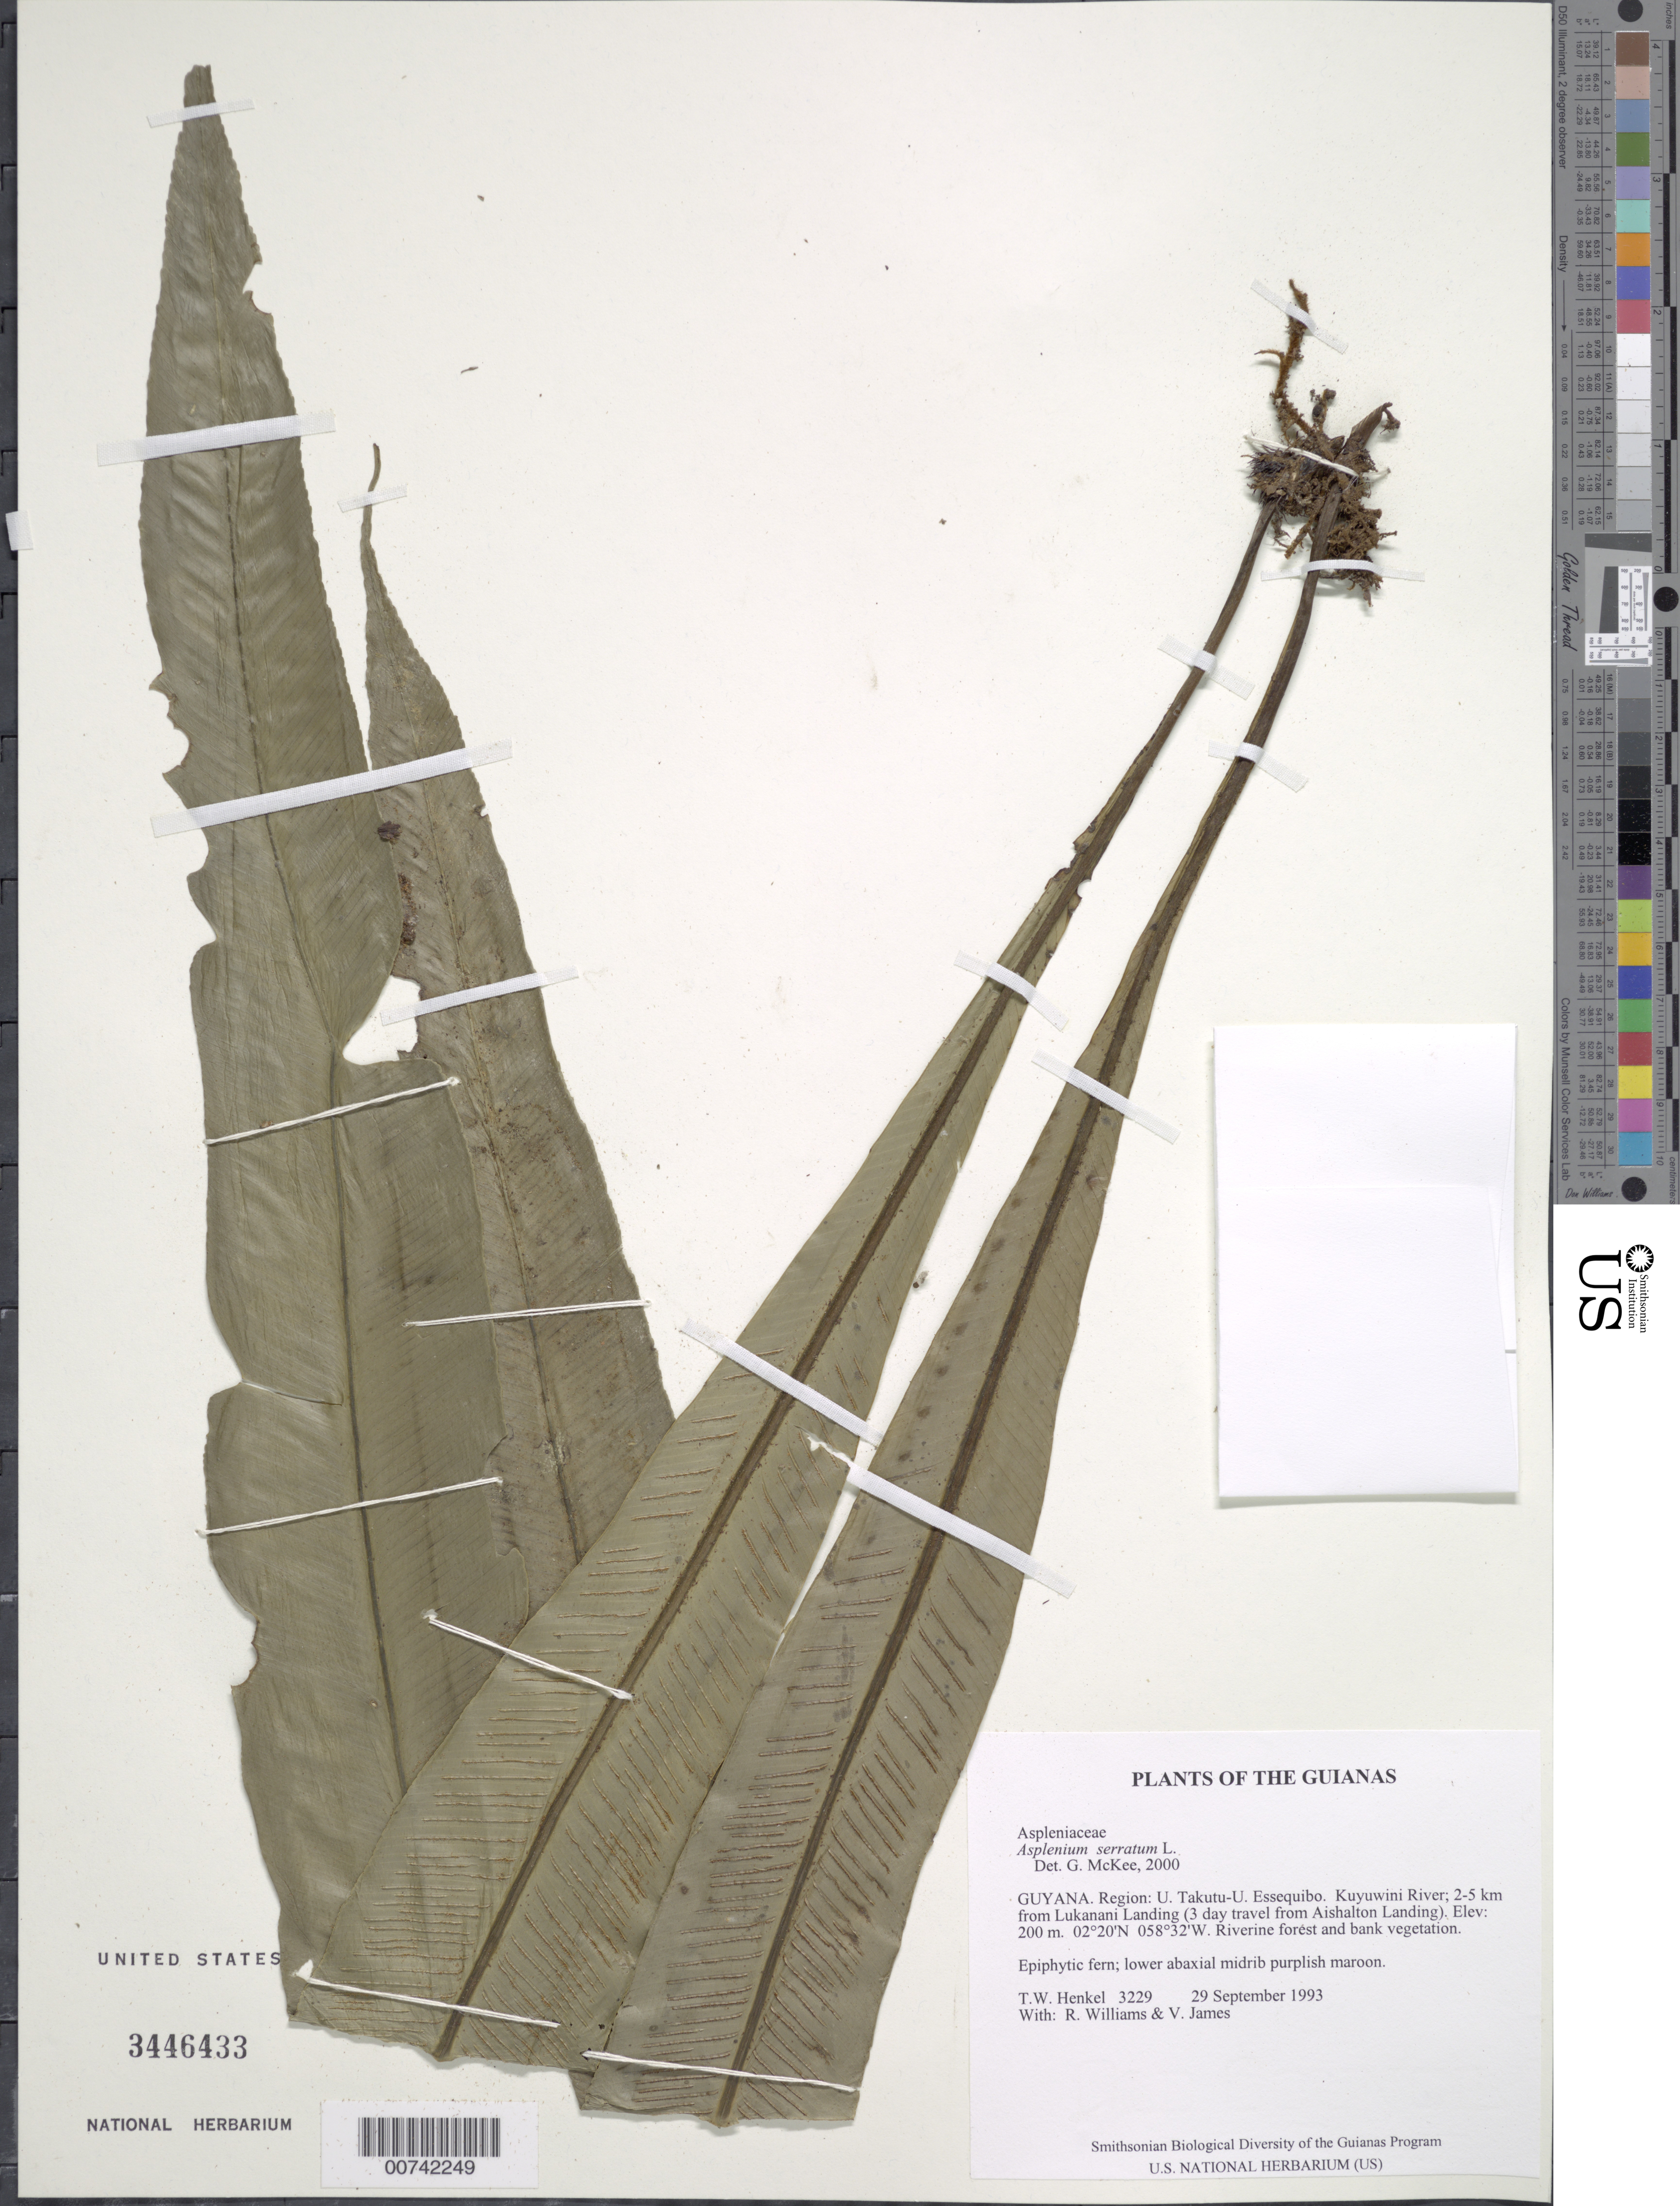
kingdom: Plantae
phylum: Tracheophyta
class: Polypodiopsida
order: Polypodiales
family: Aspleniaceae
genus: Asplenium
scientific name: Asplenium serratum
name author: L.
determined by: McKee, G. S., (US), NMNH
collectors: T. Henkel, R. Williams & V. James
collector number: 3229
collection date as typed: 29 September 1993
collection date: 1993-09-29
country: Guyana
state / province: U. Takutu-U. Essequibo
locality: Kuyuwini River; 2-5 km from Lukanani Landing (3 day travel from Aishalton Landing)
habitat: Riverine forest and bank vegetation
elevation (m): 200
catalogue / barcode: US 3446433